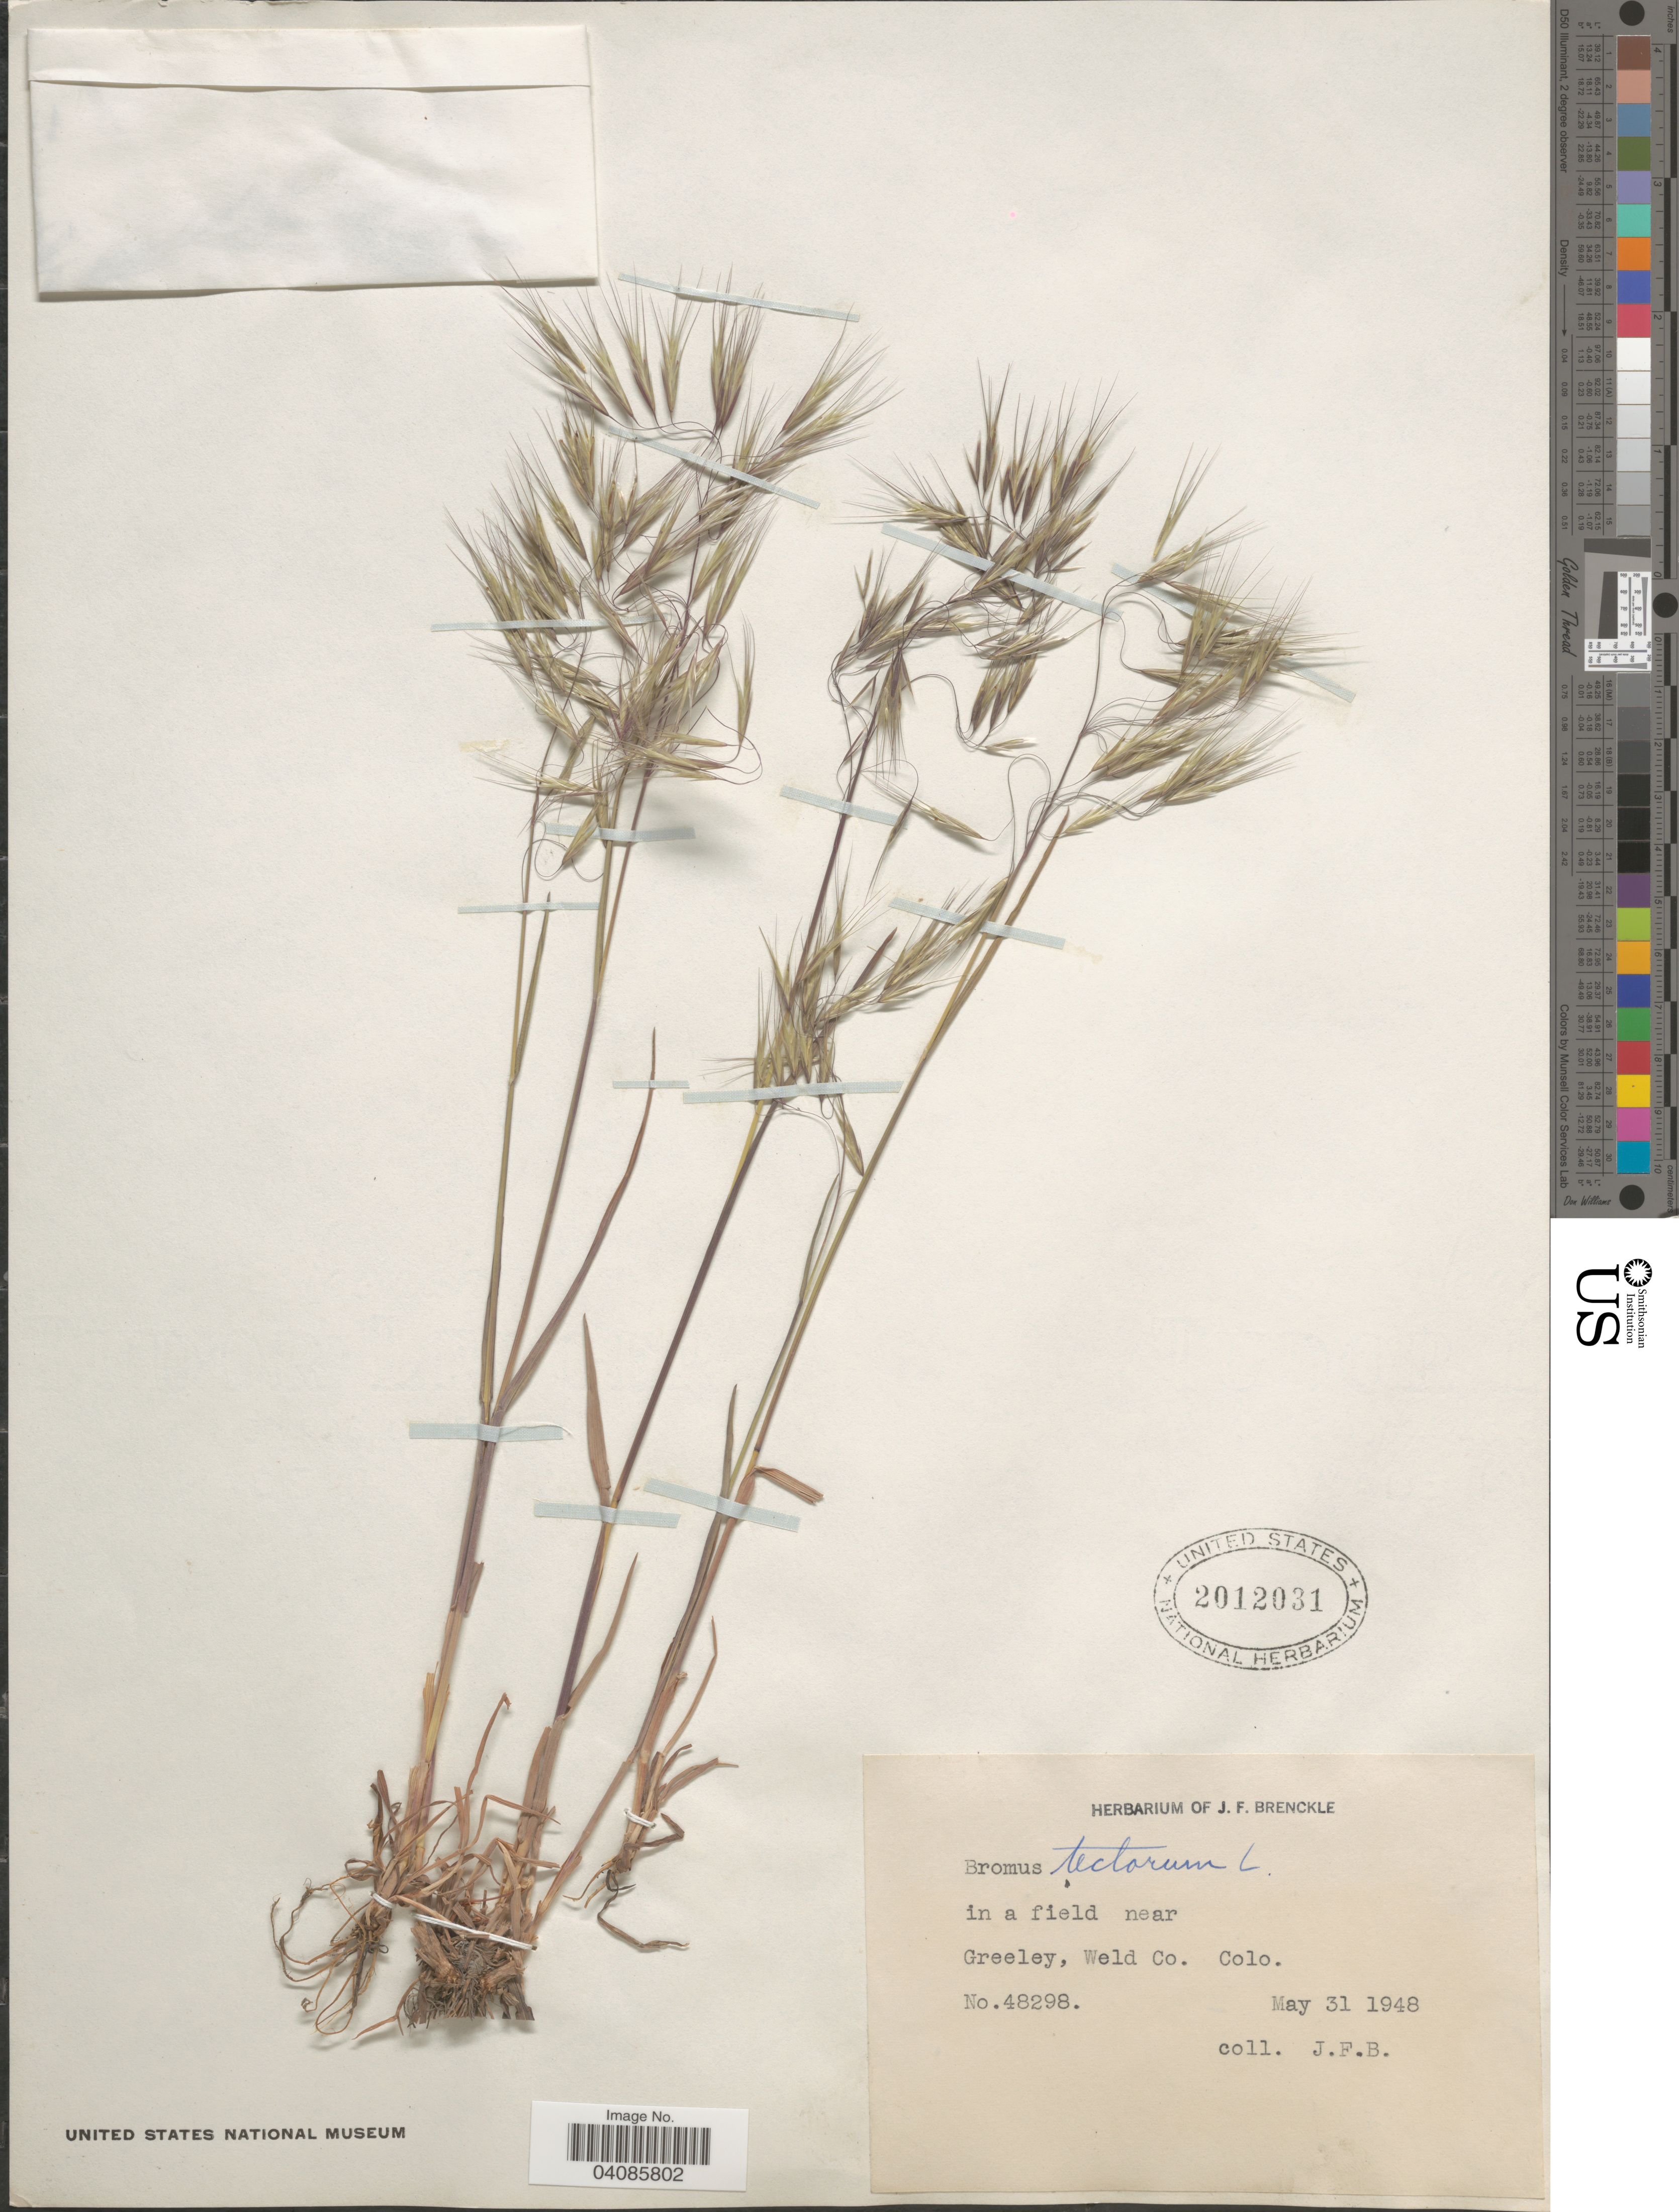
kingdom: Plantae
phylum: Tracheophyta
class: Liliopsida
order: Poales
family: Poaceae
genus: Bromus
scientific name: Bromus tectorum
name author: L.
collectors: J. Brenckle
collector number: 48298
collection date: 1948-05-31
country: United States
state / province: Colorado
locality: In a field near Greeley, Weld Co.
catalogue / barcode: US 2012031